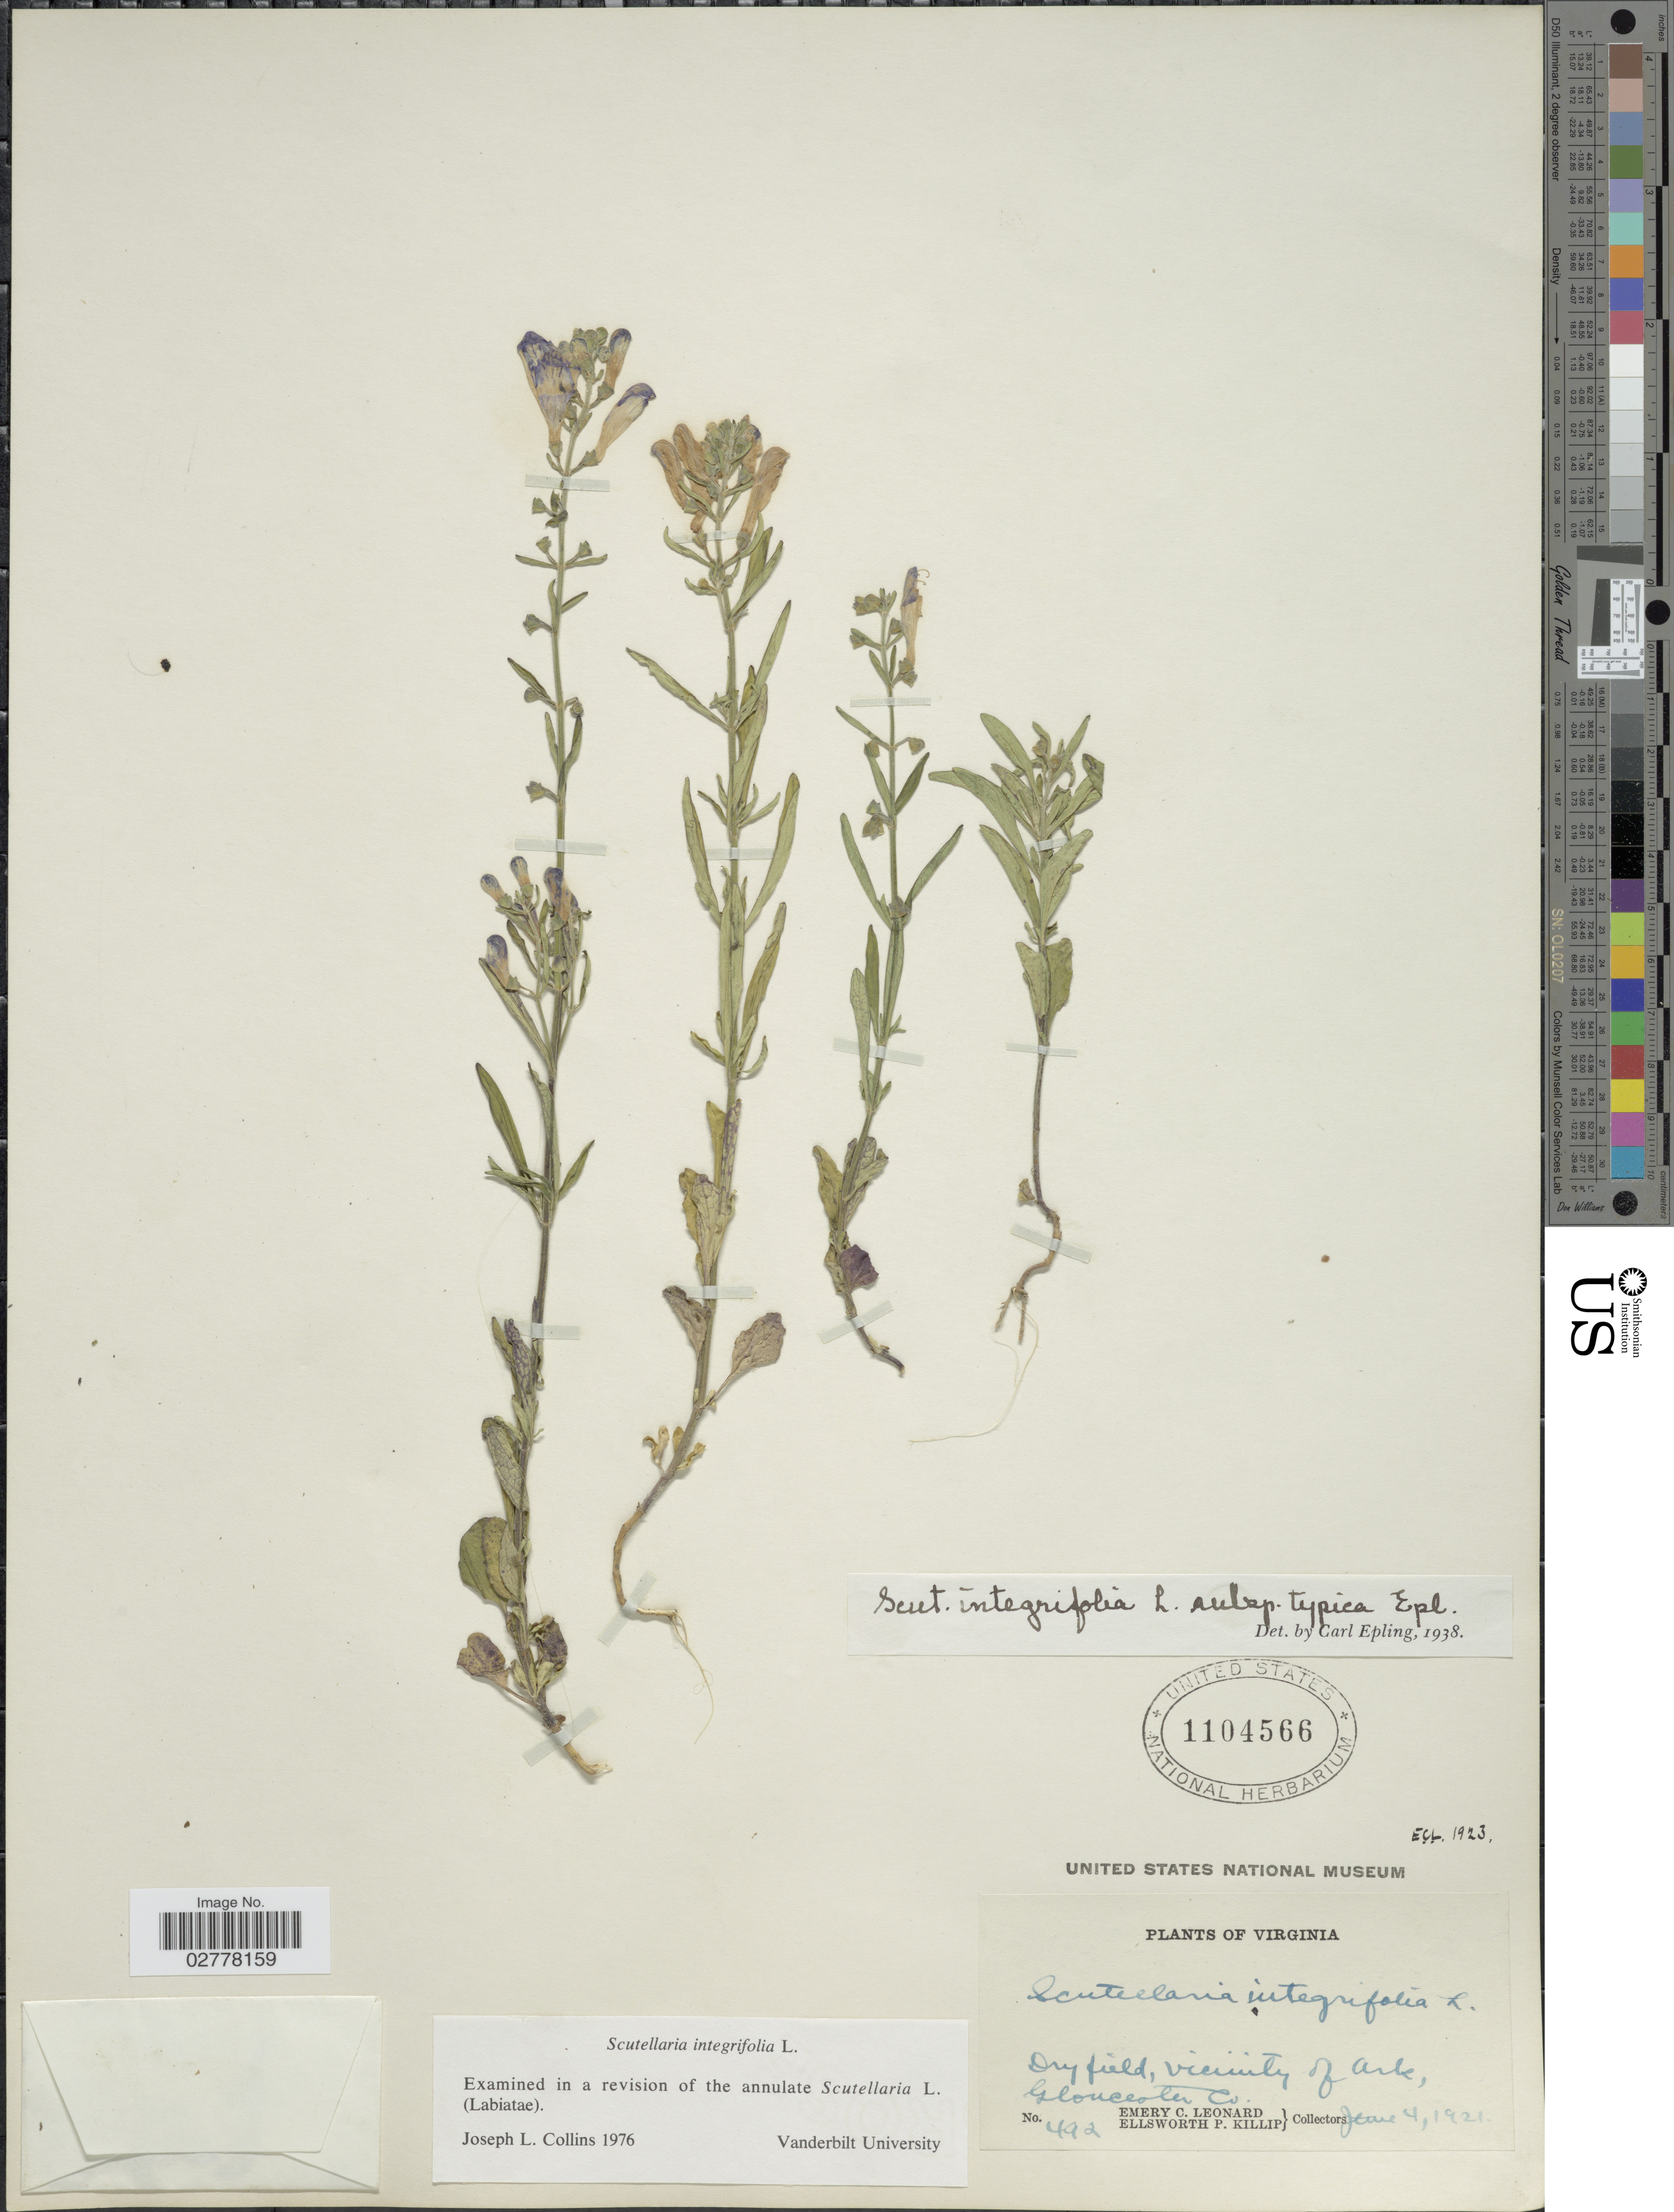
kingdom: Plantae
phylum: Tracheophyta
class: Magnoliopsida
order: Lamiales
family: Lamiaceae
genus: Scutellaria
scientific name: Scutellaria integrifolia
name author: L.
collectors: E. C. Leonard & E. P. Killip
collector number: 492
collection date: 1921-06-04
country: United States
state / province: Virginia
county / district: Gloucester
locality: Dry field, vicinity of Ark, Gloucester Co.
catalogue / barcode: US 1104566